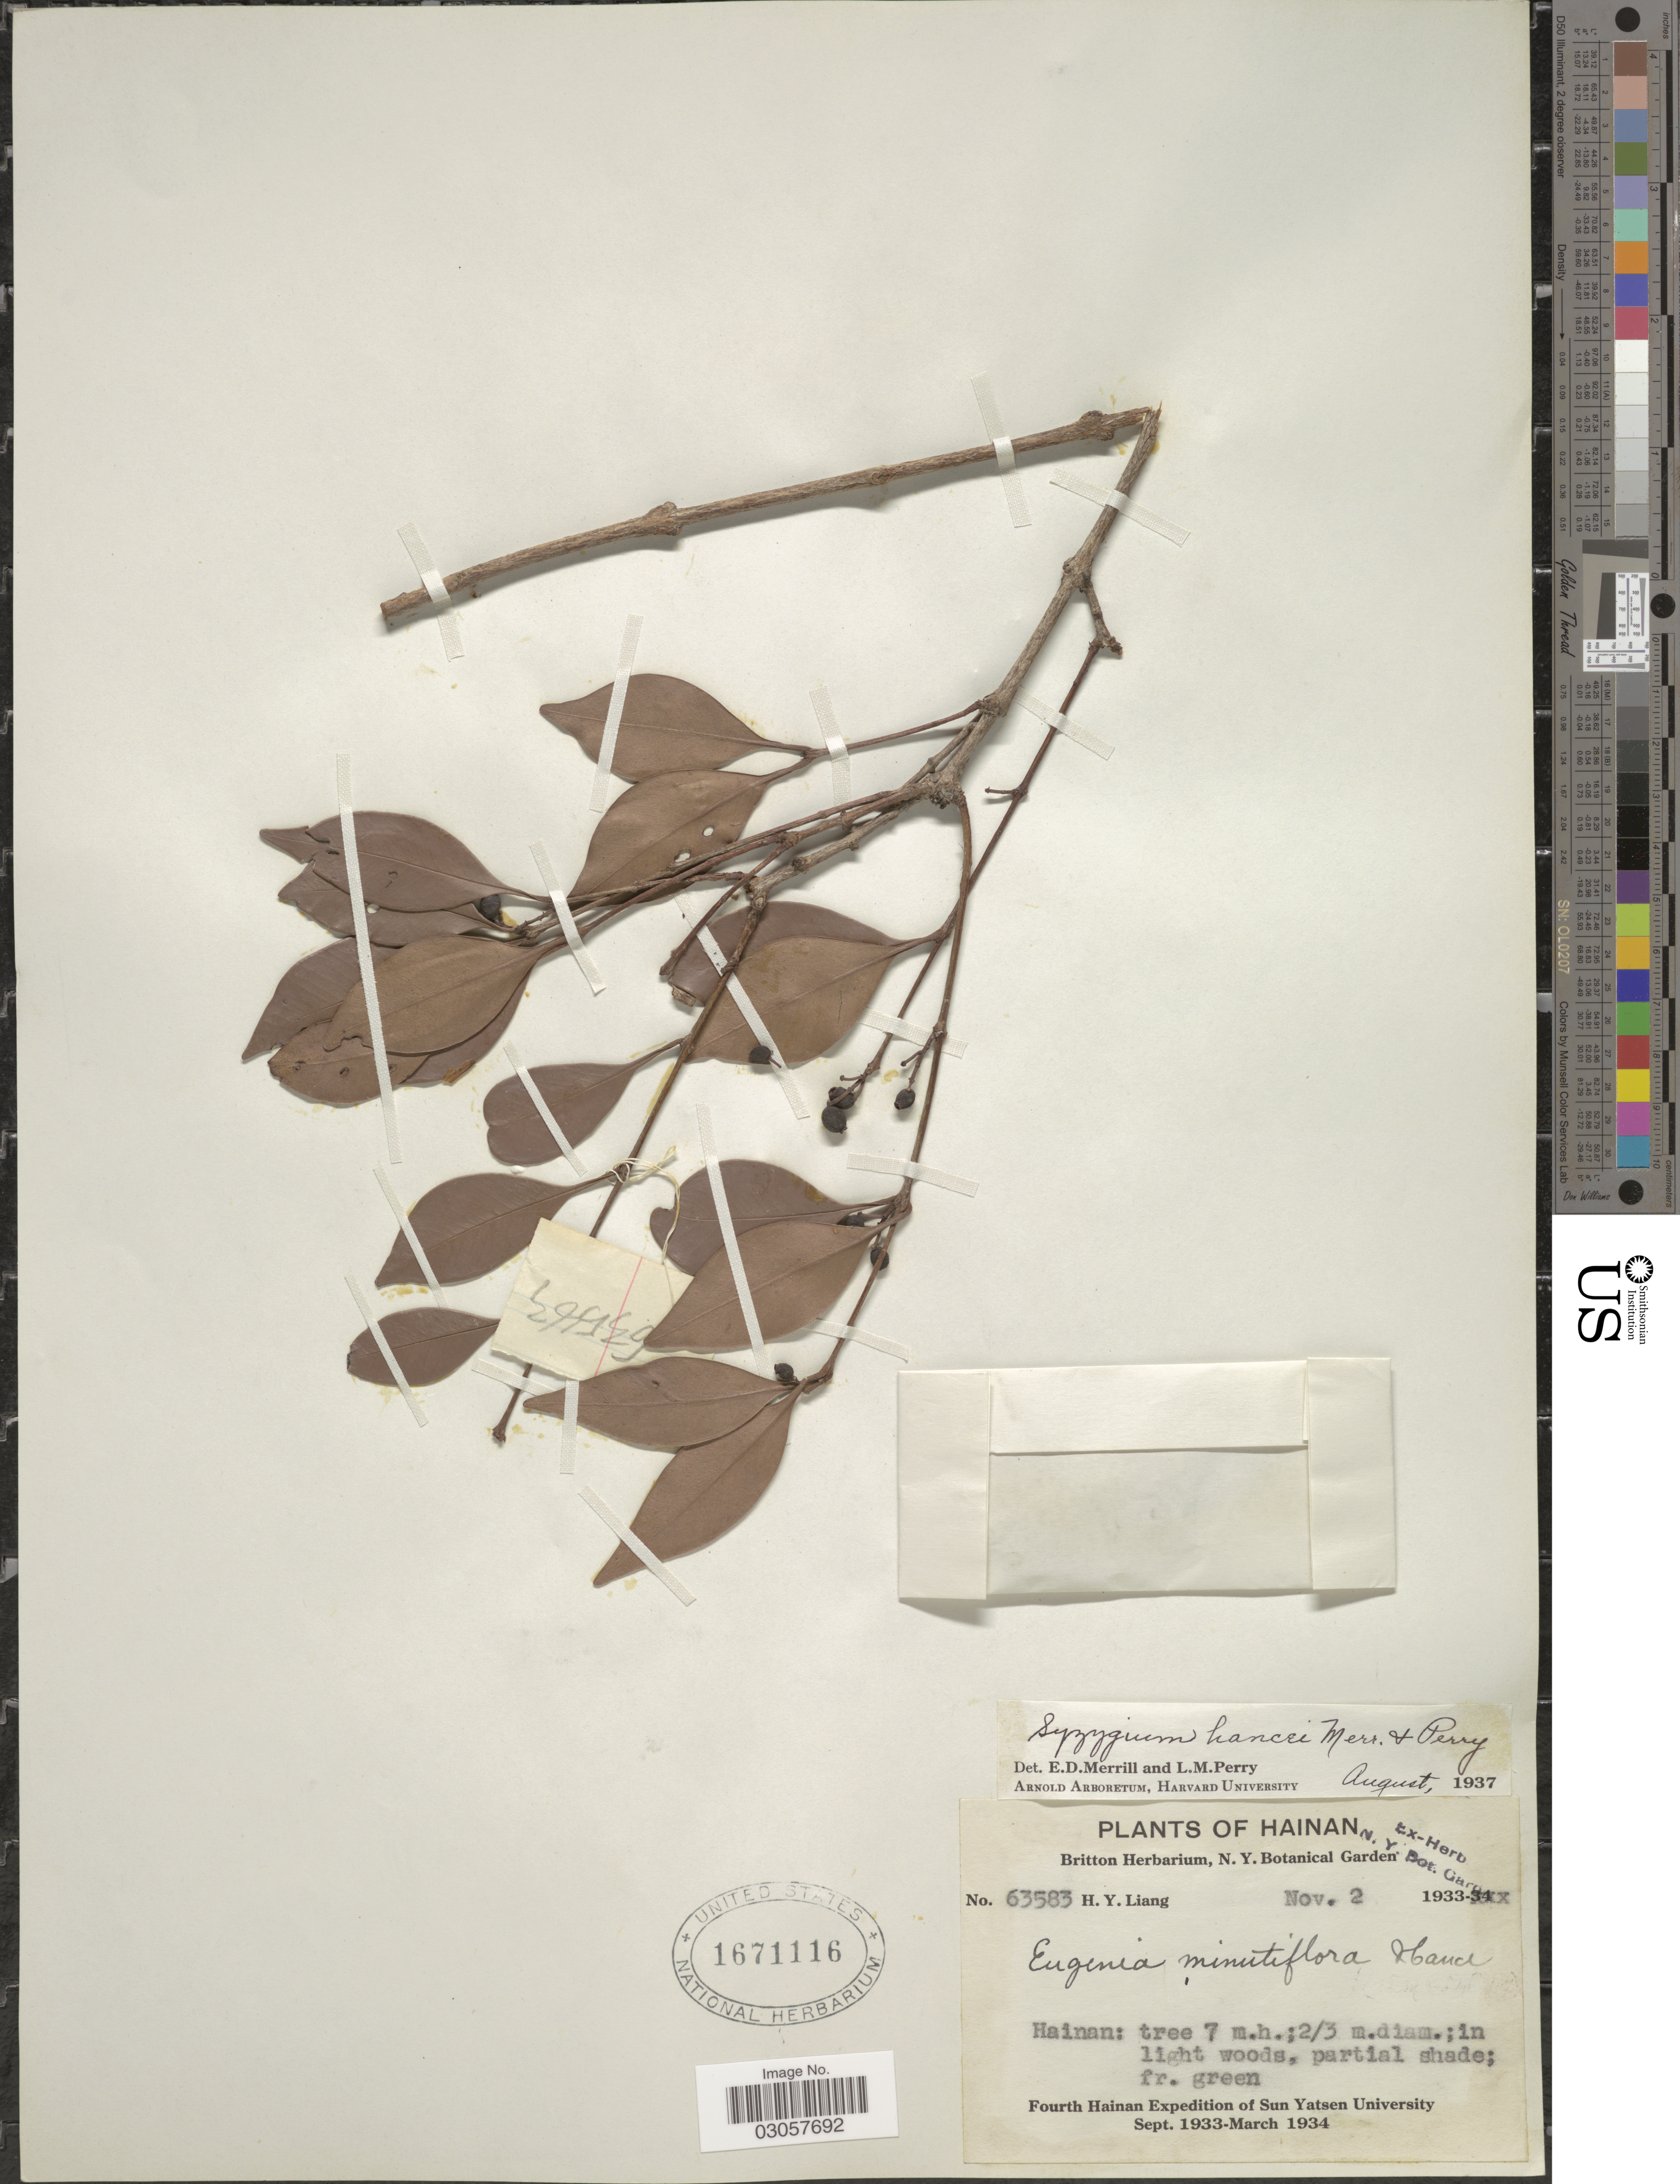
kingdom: Plantae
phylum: Tracheophyta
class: Magnoliopsida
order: Myrtales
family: Myrtaceae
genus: Syzygium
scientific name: Syzygium hancei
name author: Merr. & L.M. Perry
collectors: H. Y. Liang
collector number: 63583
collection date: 1933-11-02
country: China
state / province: Hainan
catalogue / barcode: US 1671116